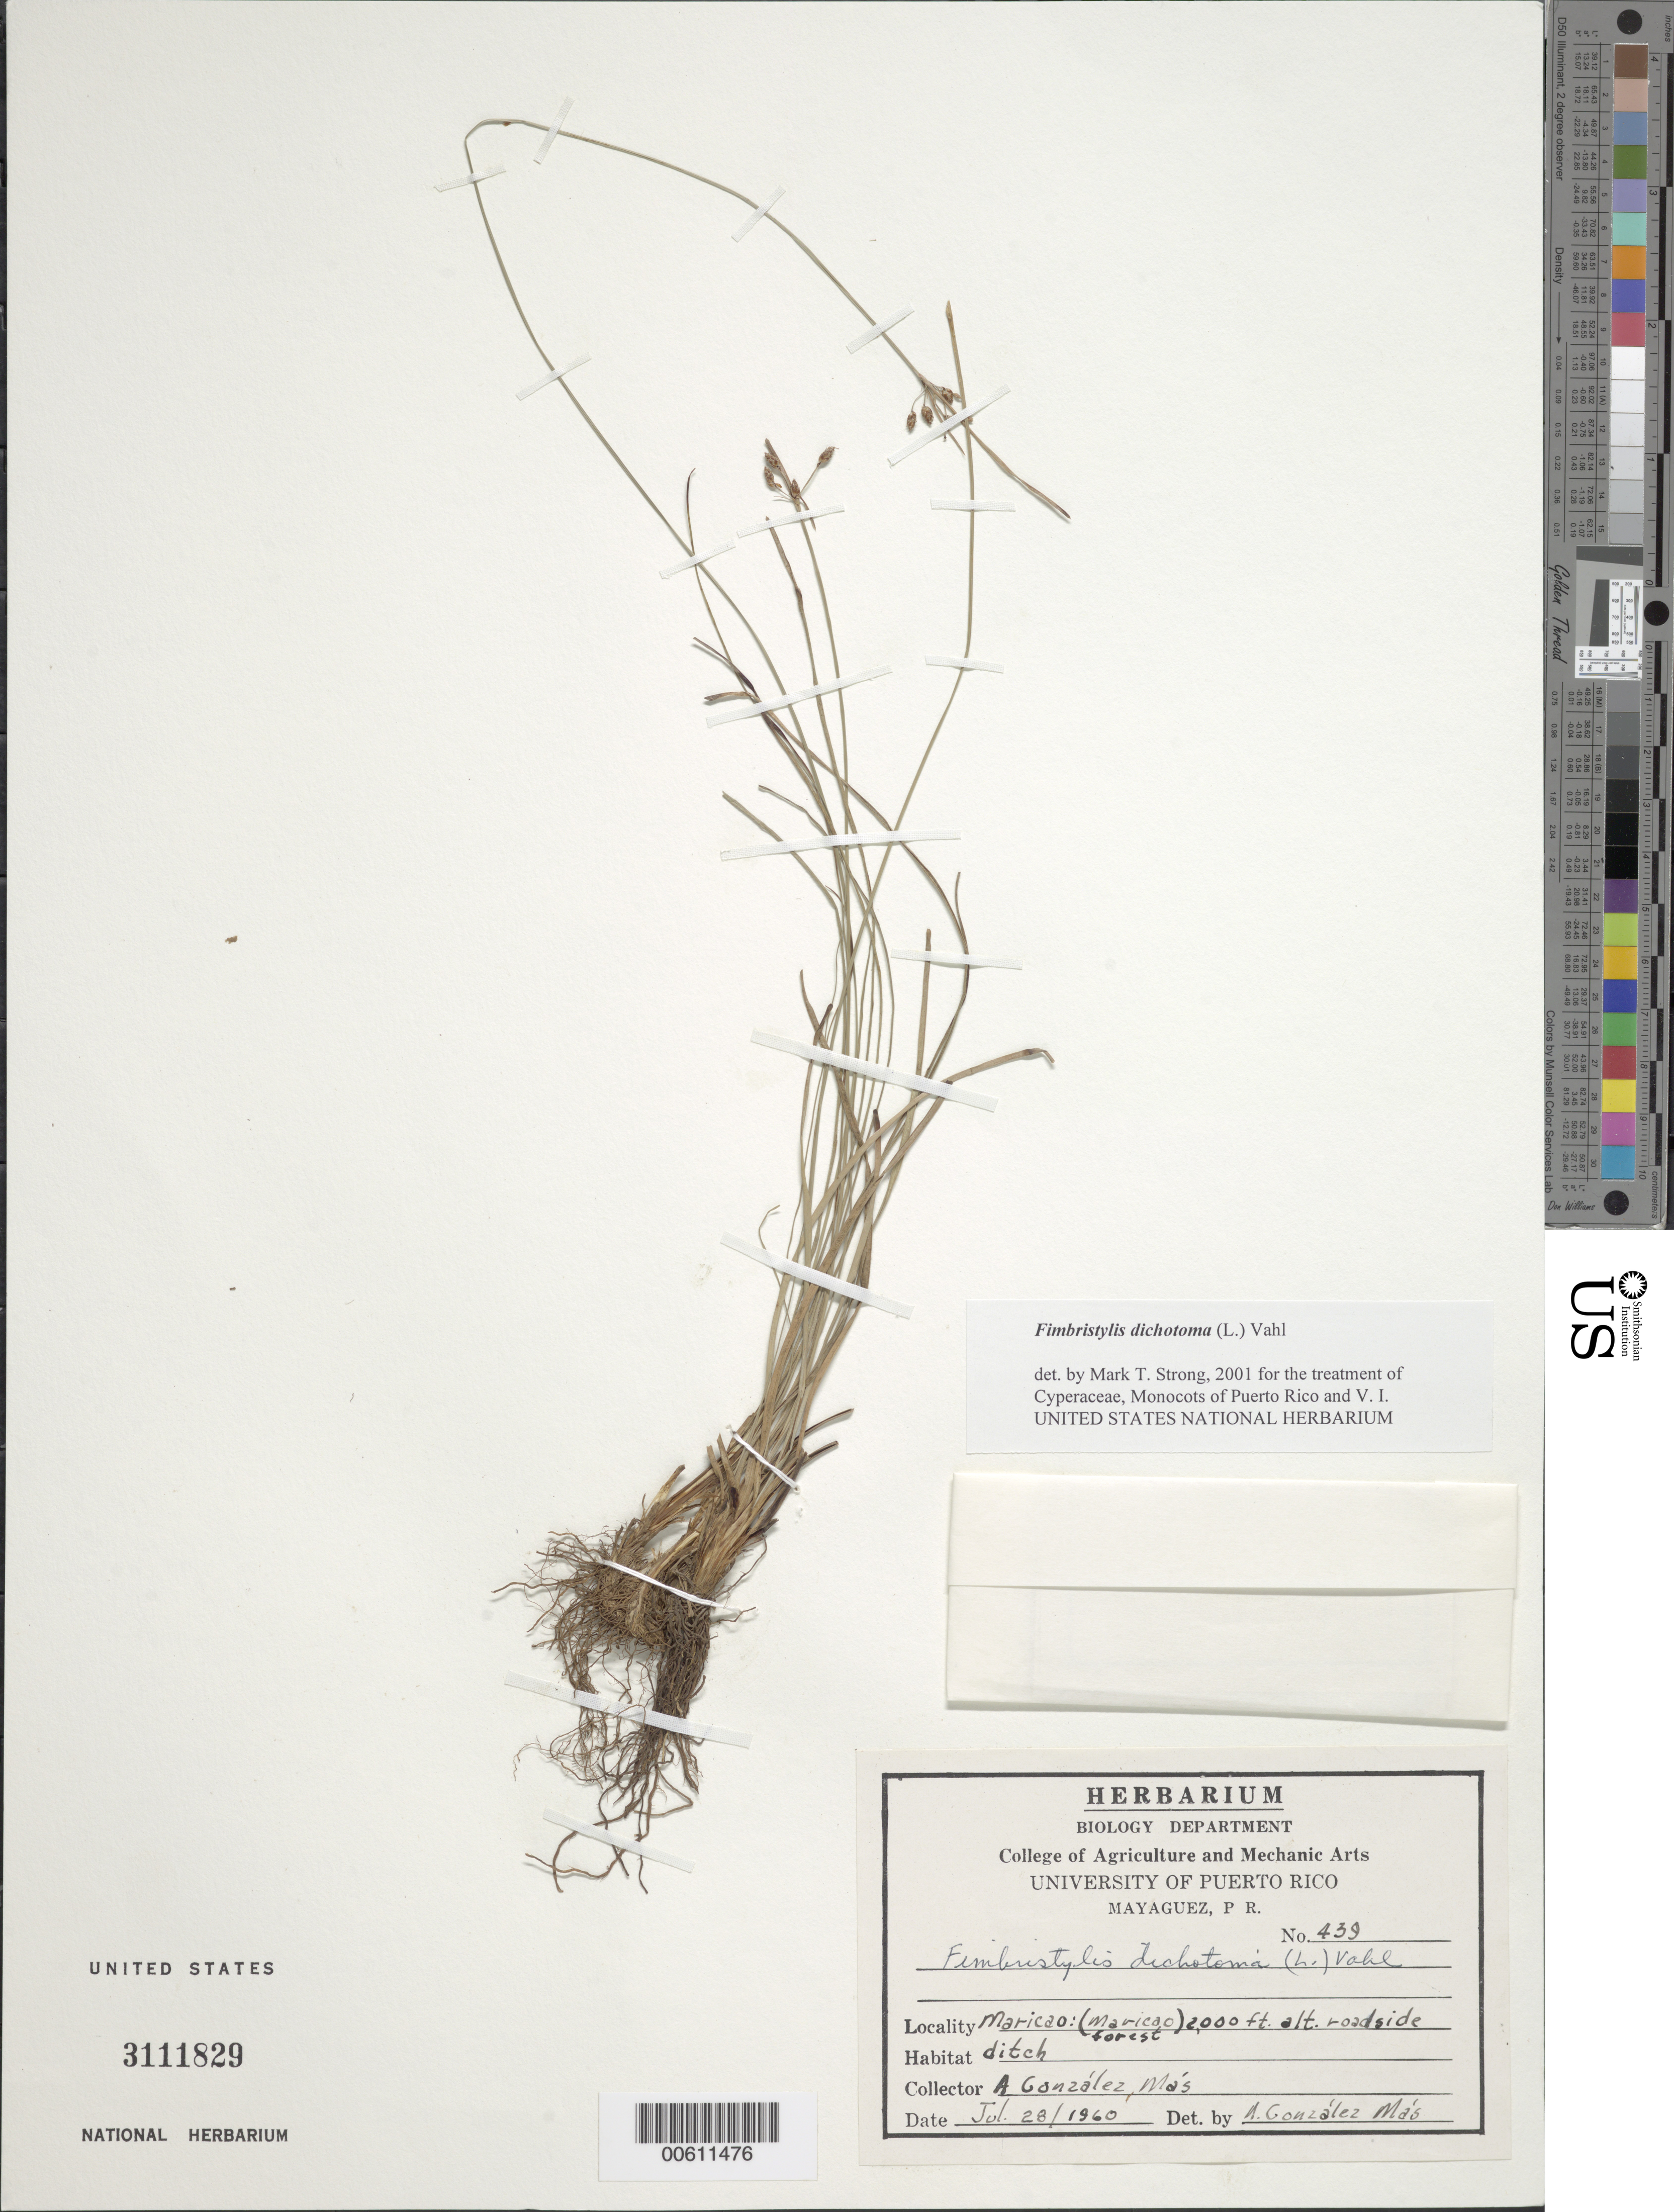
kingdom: Plantae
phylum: Tracheophyta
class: Liliopsida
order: Poales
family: Cyperaceae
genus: Fimbristylis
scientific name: Fimbristylis dichotoma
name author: (L.) Vahl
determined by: Strong, M. T., (US), Smithsonian Institution - National Museum of Natural History (UNITED STATES)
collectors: A. González Más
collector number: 439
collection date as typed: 28 Jul 1960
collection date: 1960-07-28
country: Puerto Rico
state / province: Maricao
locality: Maricao: Maricao Forest.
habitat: Roadside ditch.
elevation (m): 610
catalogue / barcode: US 3111829